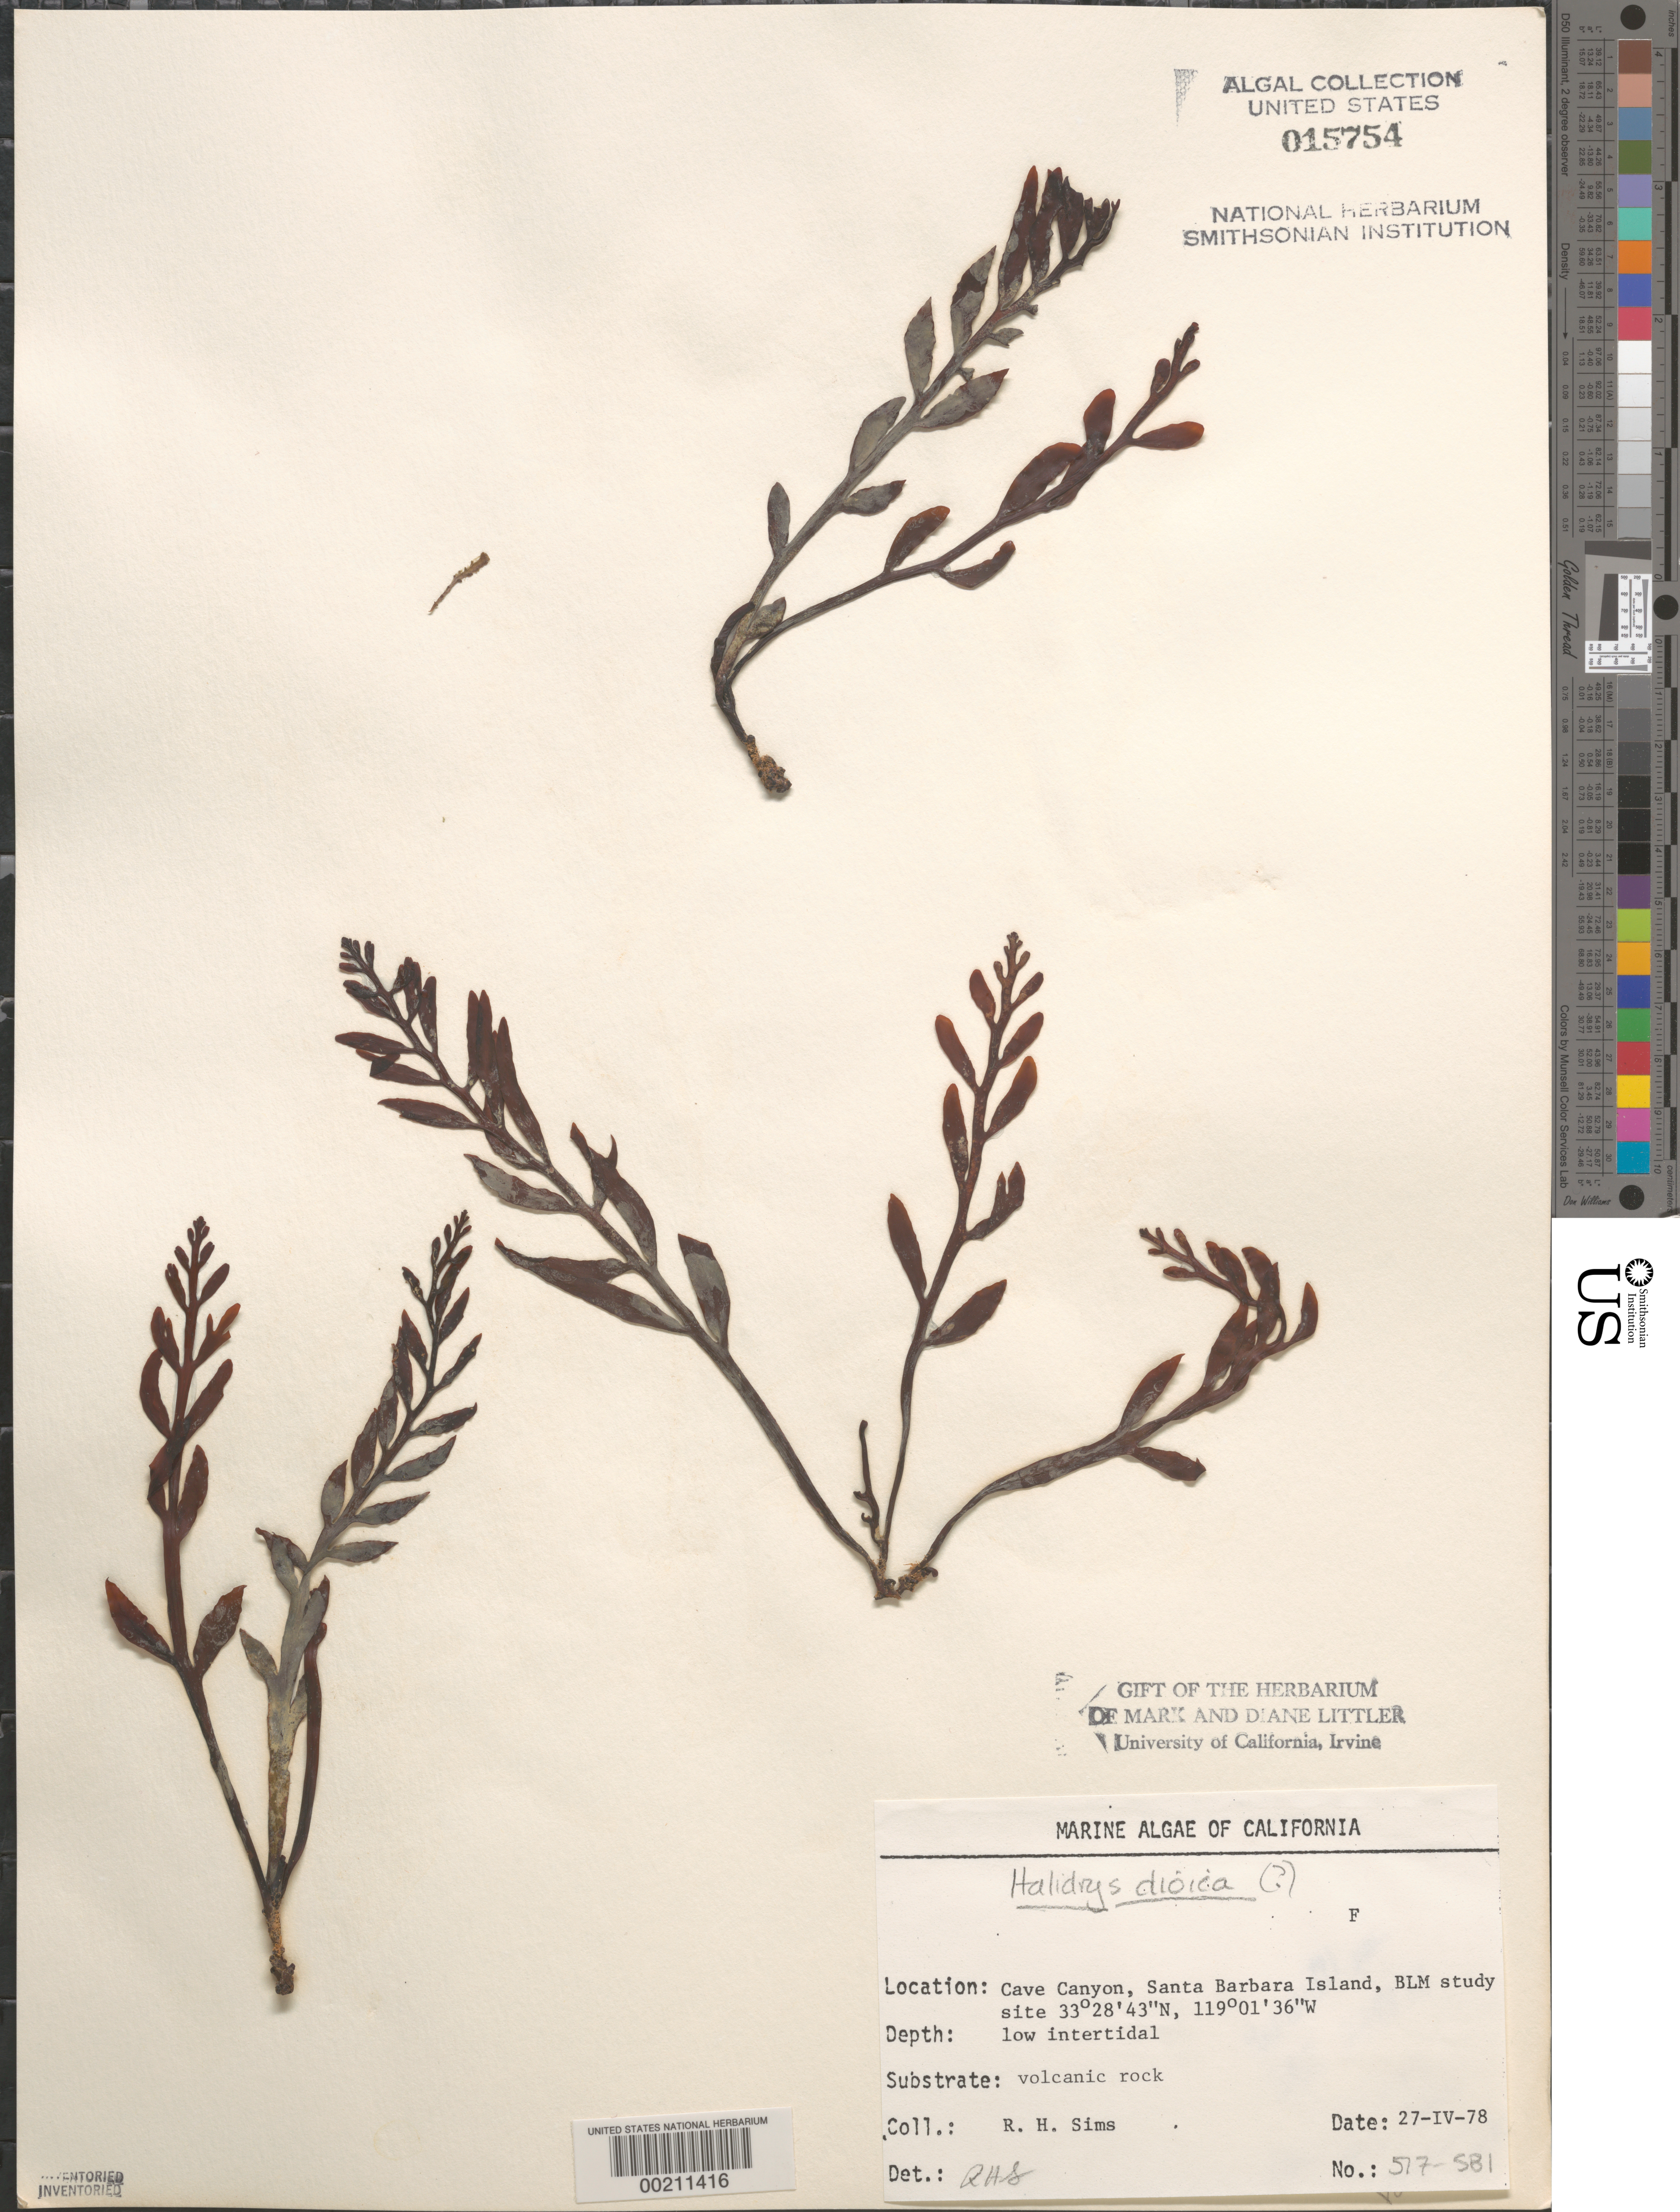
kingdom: Chromista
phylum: Ochrophyta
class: Phaeophyceae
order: Fucales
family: Sargassaceae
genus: Halidrys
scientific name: Halidrys dioica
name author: N.L. Gardner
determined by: Sims, Robert H.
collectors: R. H. Sims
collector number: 517-SBI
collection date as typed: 27 Apr 1978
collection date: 1978-04-27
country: United States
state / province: California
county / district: Santa Barbara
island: Santa Barbara Island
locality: Cave Canyon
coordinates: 33 28' 43" N, 119 01' 36" W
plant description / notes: BLM-SOCALBIGHT Rocky Intertidal Survey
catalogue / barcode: US 15754